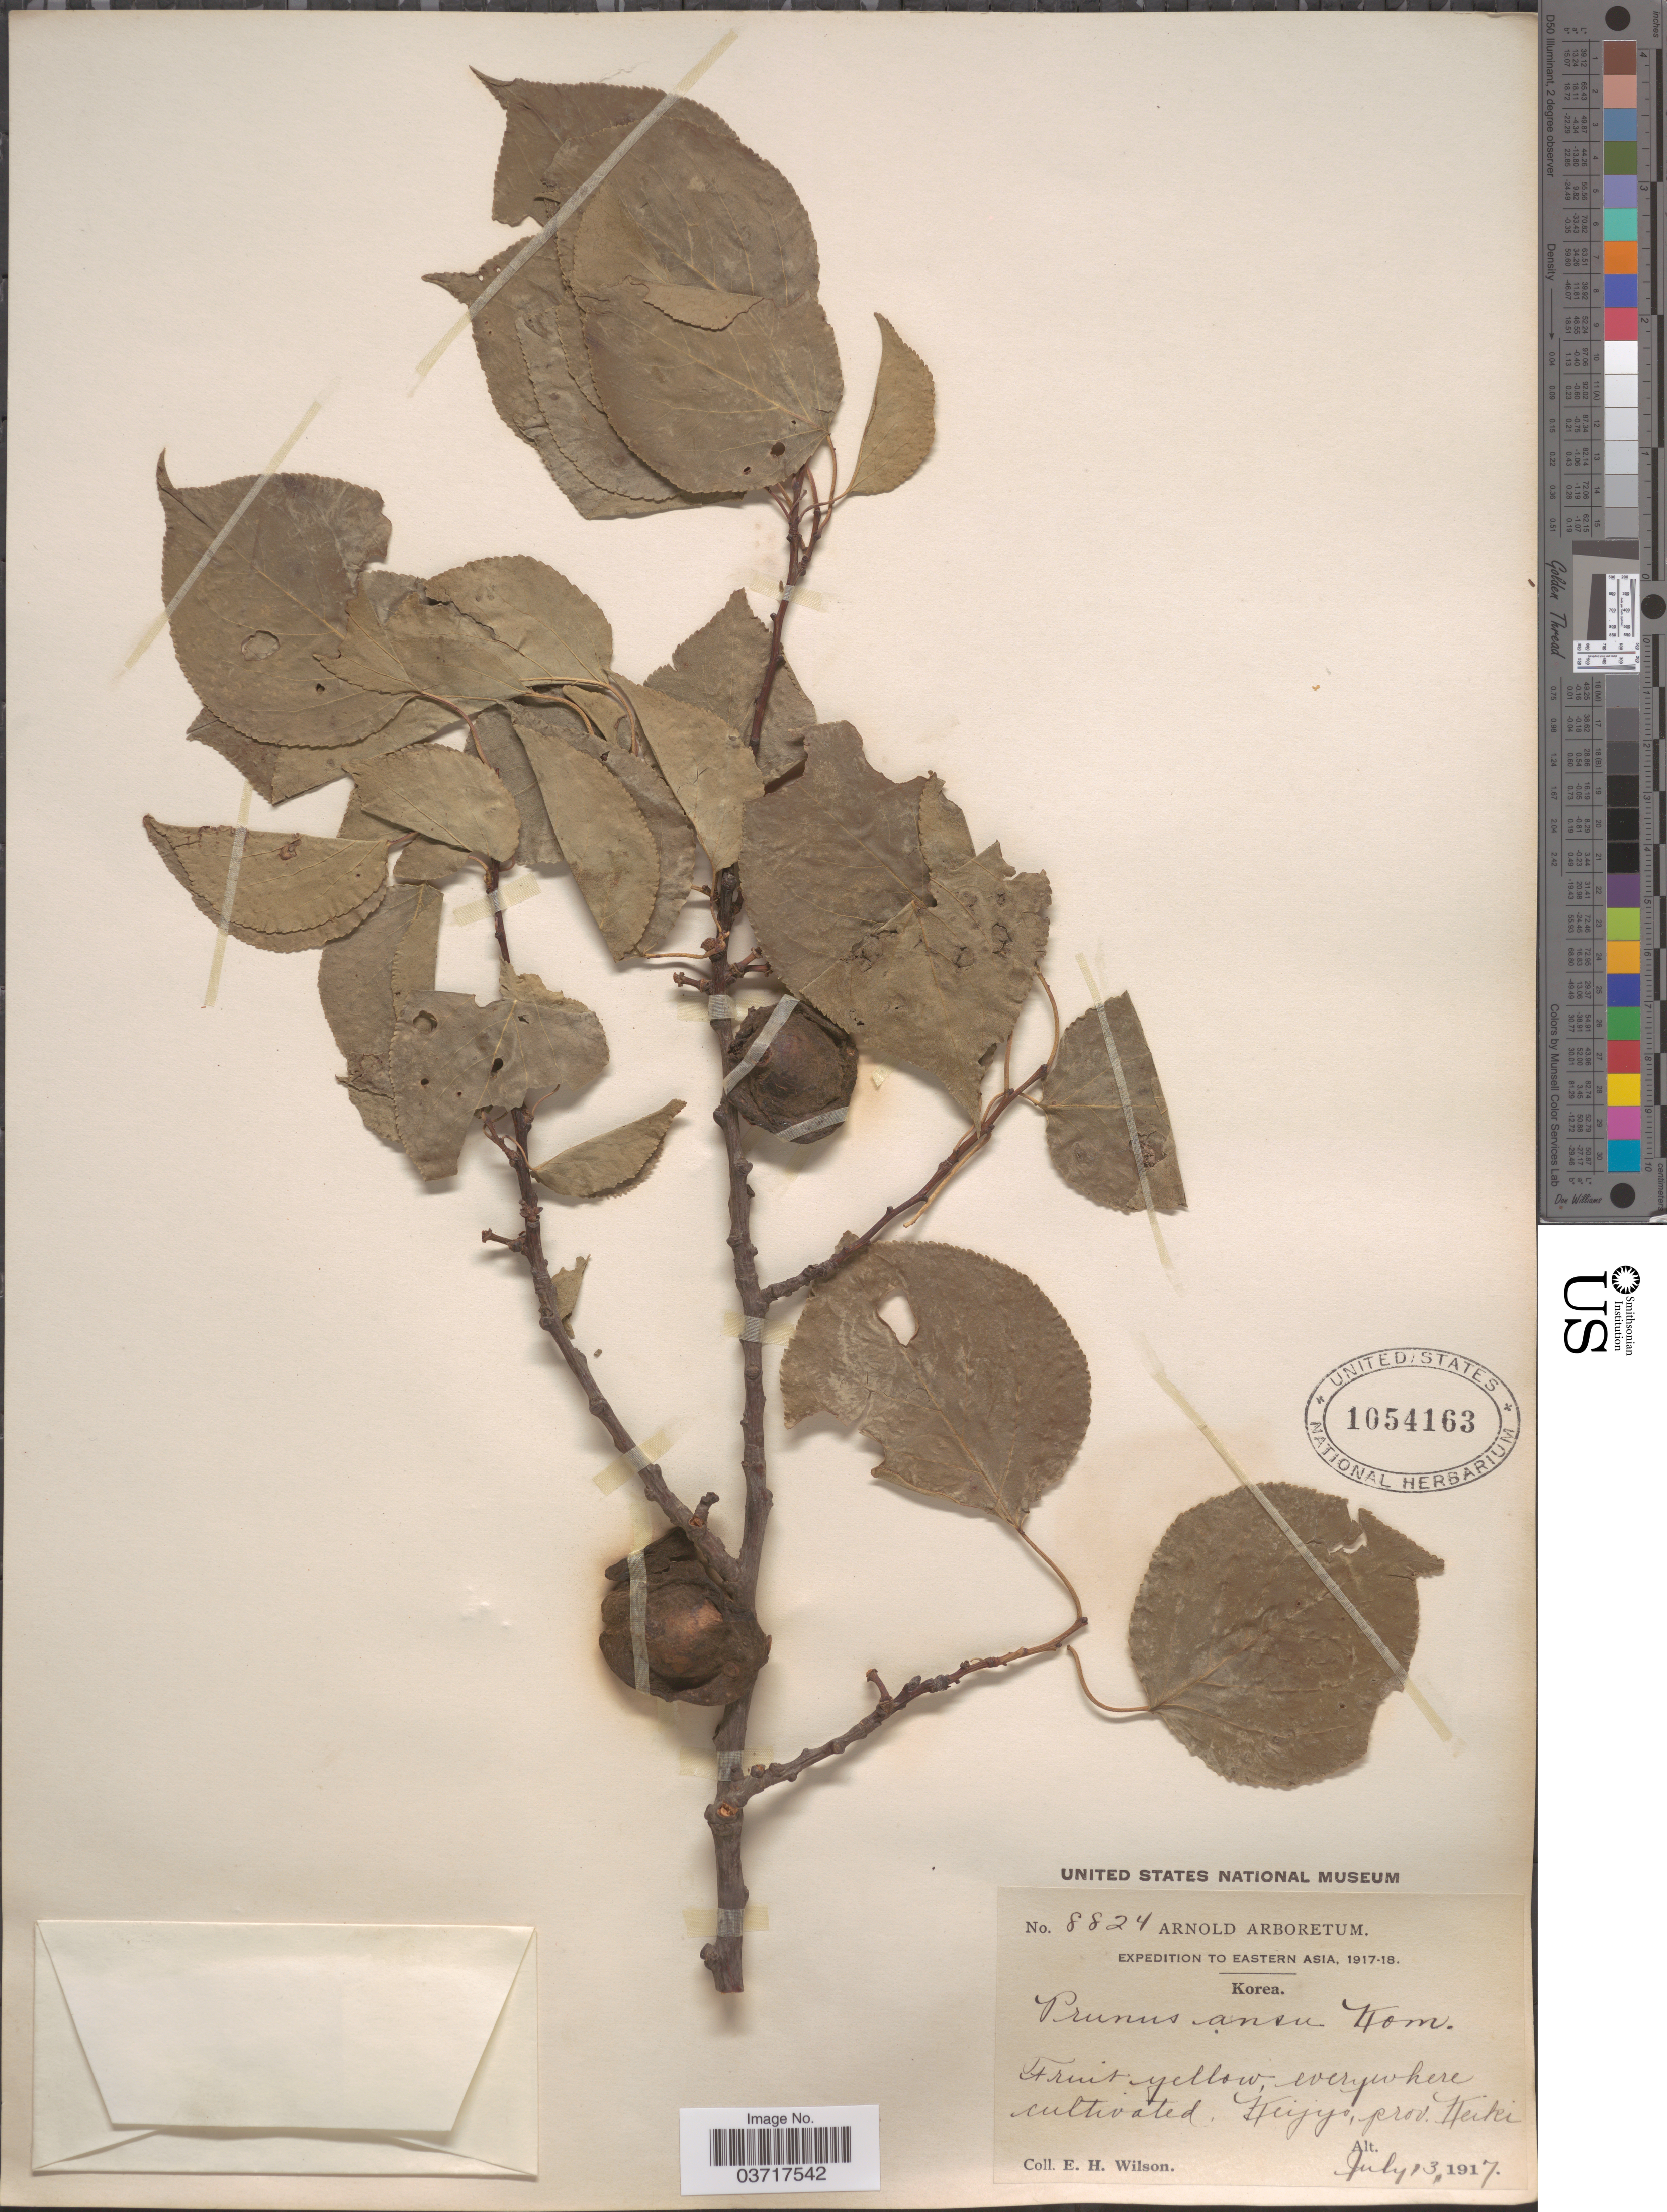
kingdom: Plantae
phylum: Tracheophyta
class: Magnoliopsida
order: Rosales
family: Rosaceae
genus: Prunus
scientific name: Prunus armeniaca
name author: L.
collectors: E. Wilson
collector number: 8824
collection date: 1917-07-13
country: South Korea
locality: Keijyo, prov. Keiki.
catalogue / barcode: US 1054163